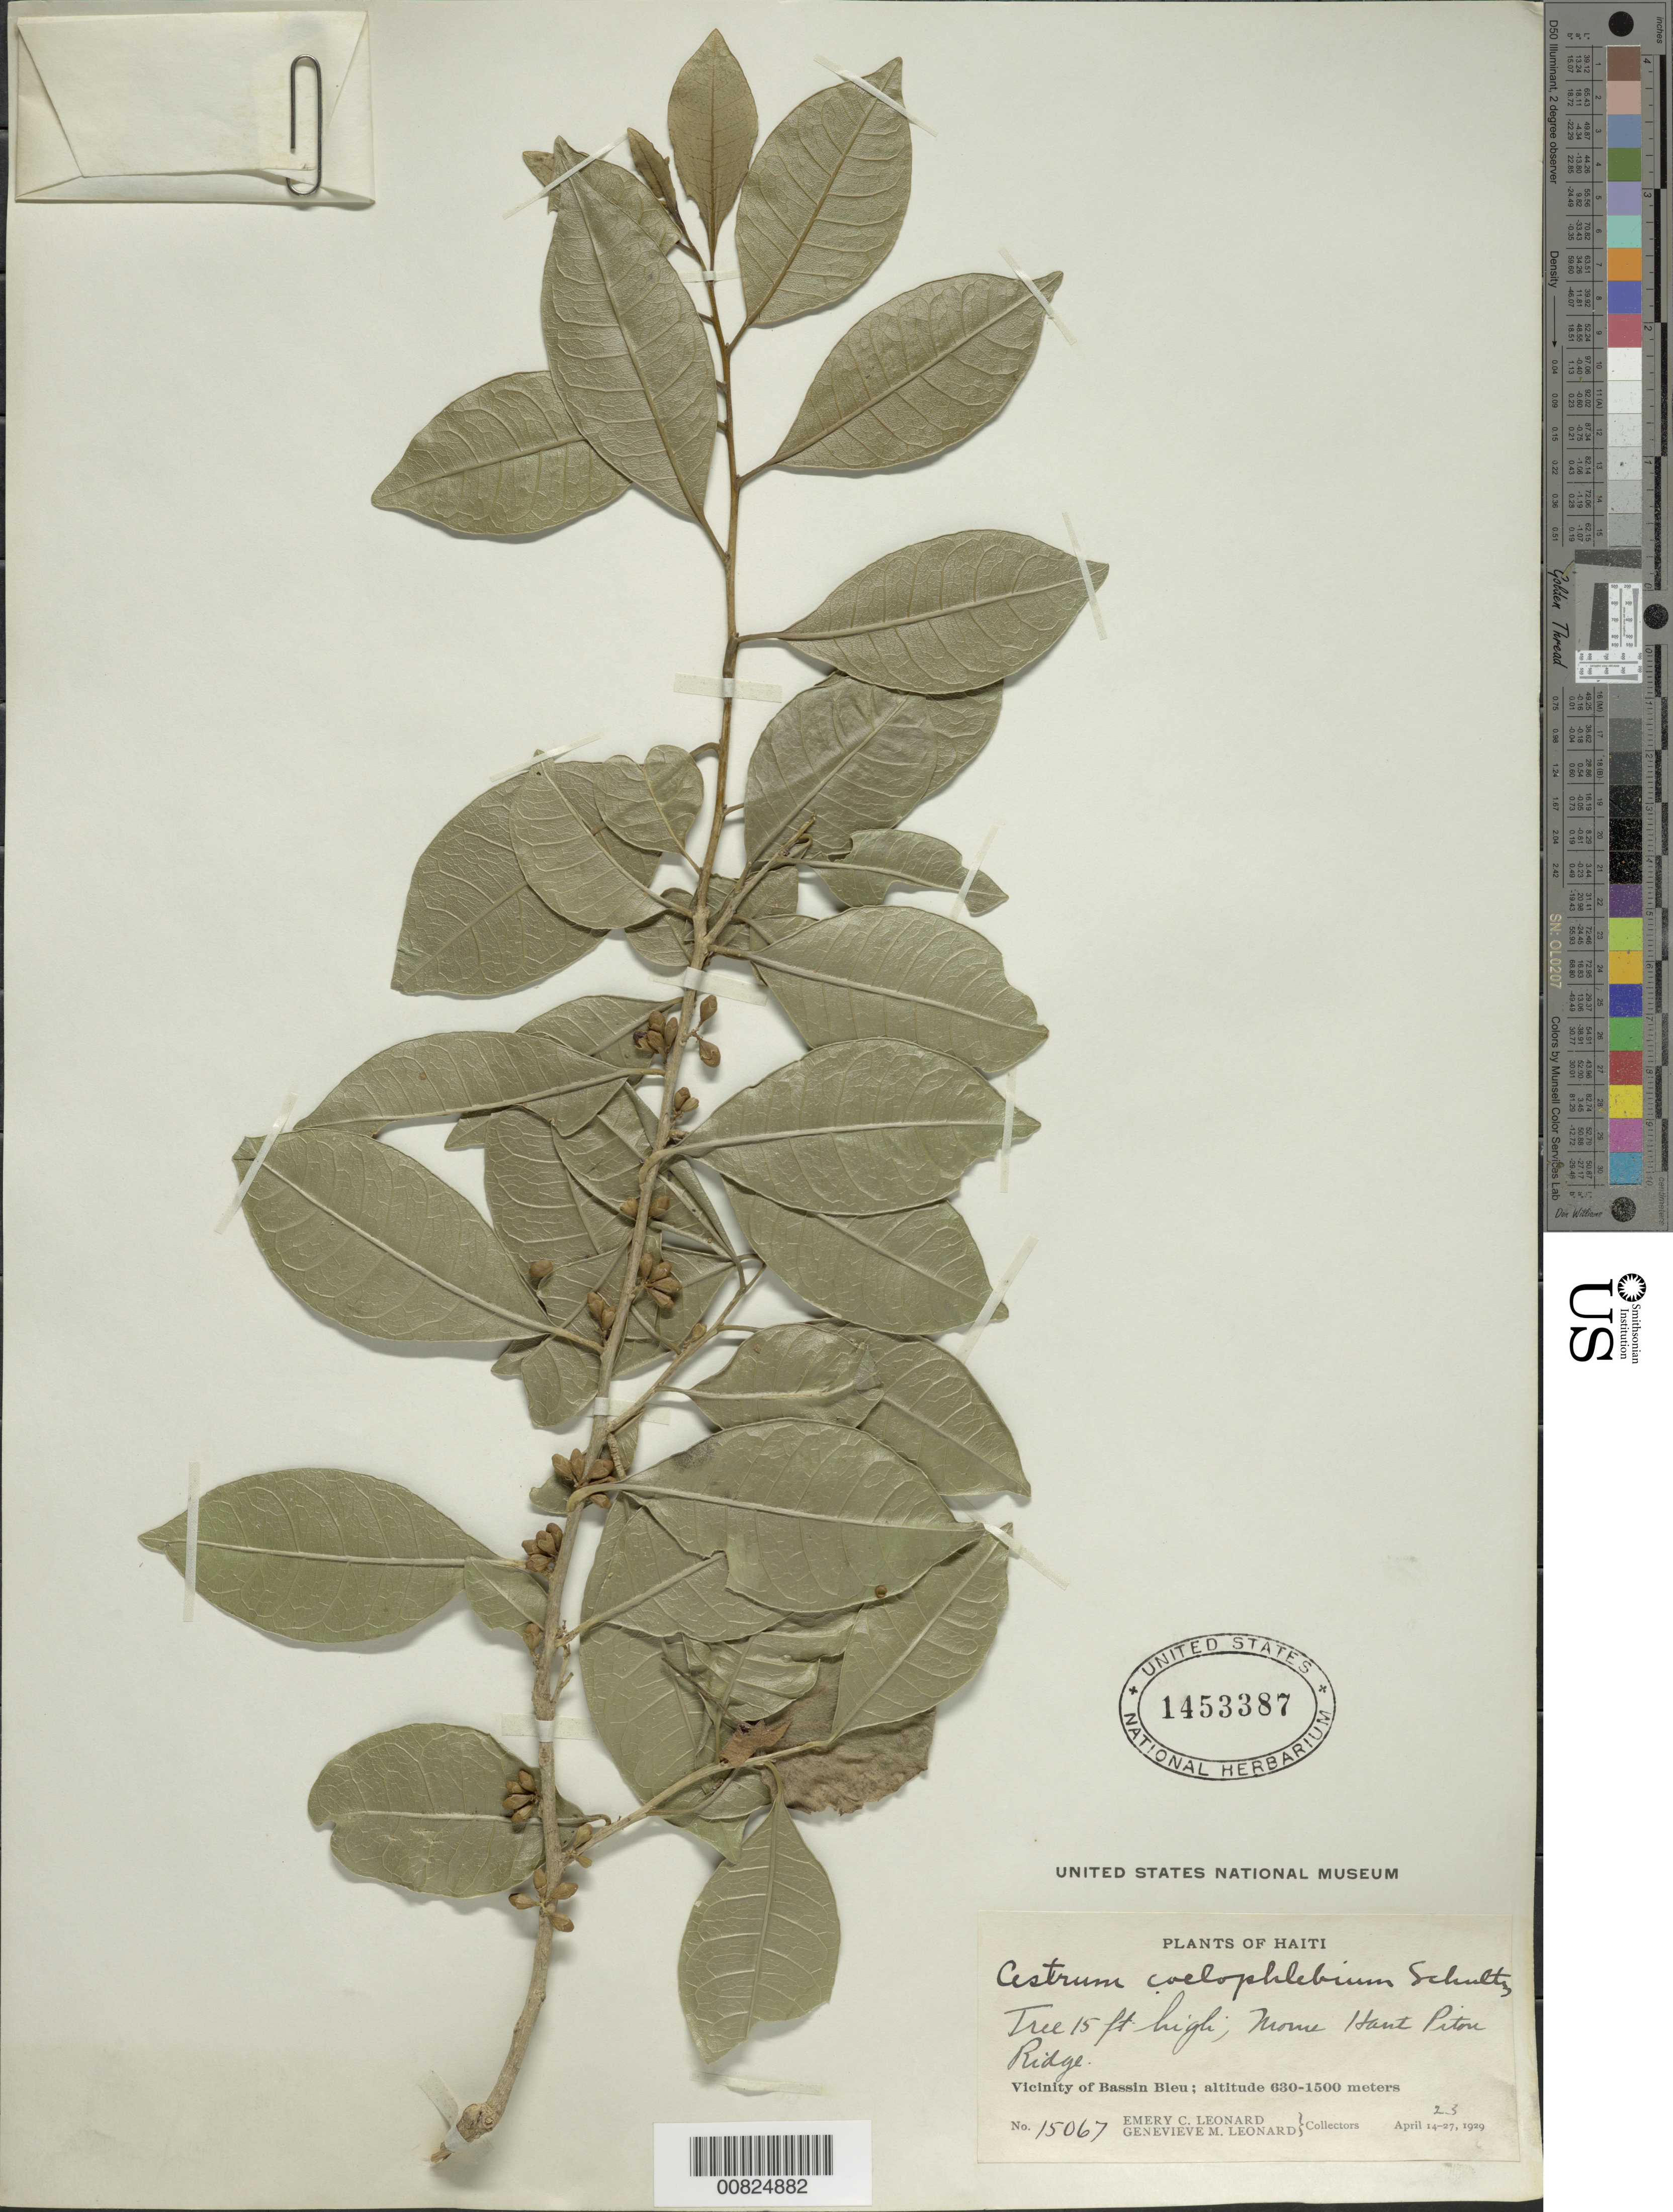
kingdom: Plantae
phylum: Tracheophyta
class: Magnoliopsida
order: Solanales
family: Solanaceae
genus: Cestrum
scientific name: Cestrum coelophlebium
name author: O.E. Schulz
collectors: E. C. Leonard & G. M. Leonard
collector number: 15067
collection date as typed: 23 Apr 1929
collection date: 1929-04-23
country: Haiti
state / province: Nord-Ouest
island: Hispaniola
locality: Vicinity of Bassin Bleu, Morne Haute Piton Ridge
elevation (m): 630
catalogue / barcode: US 1453387